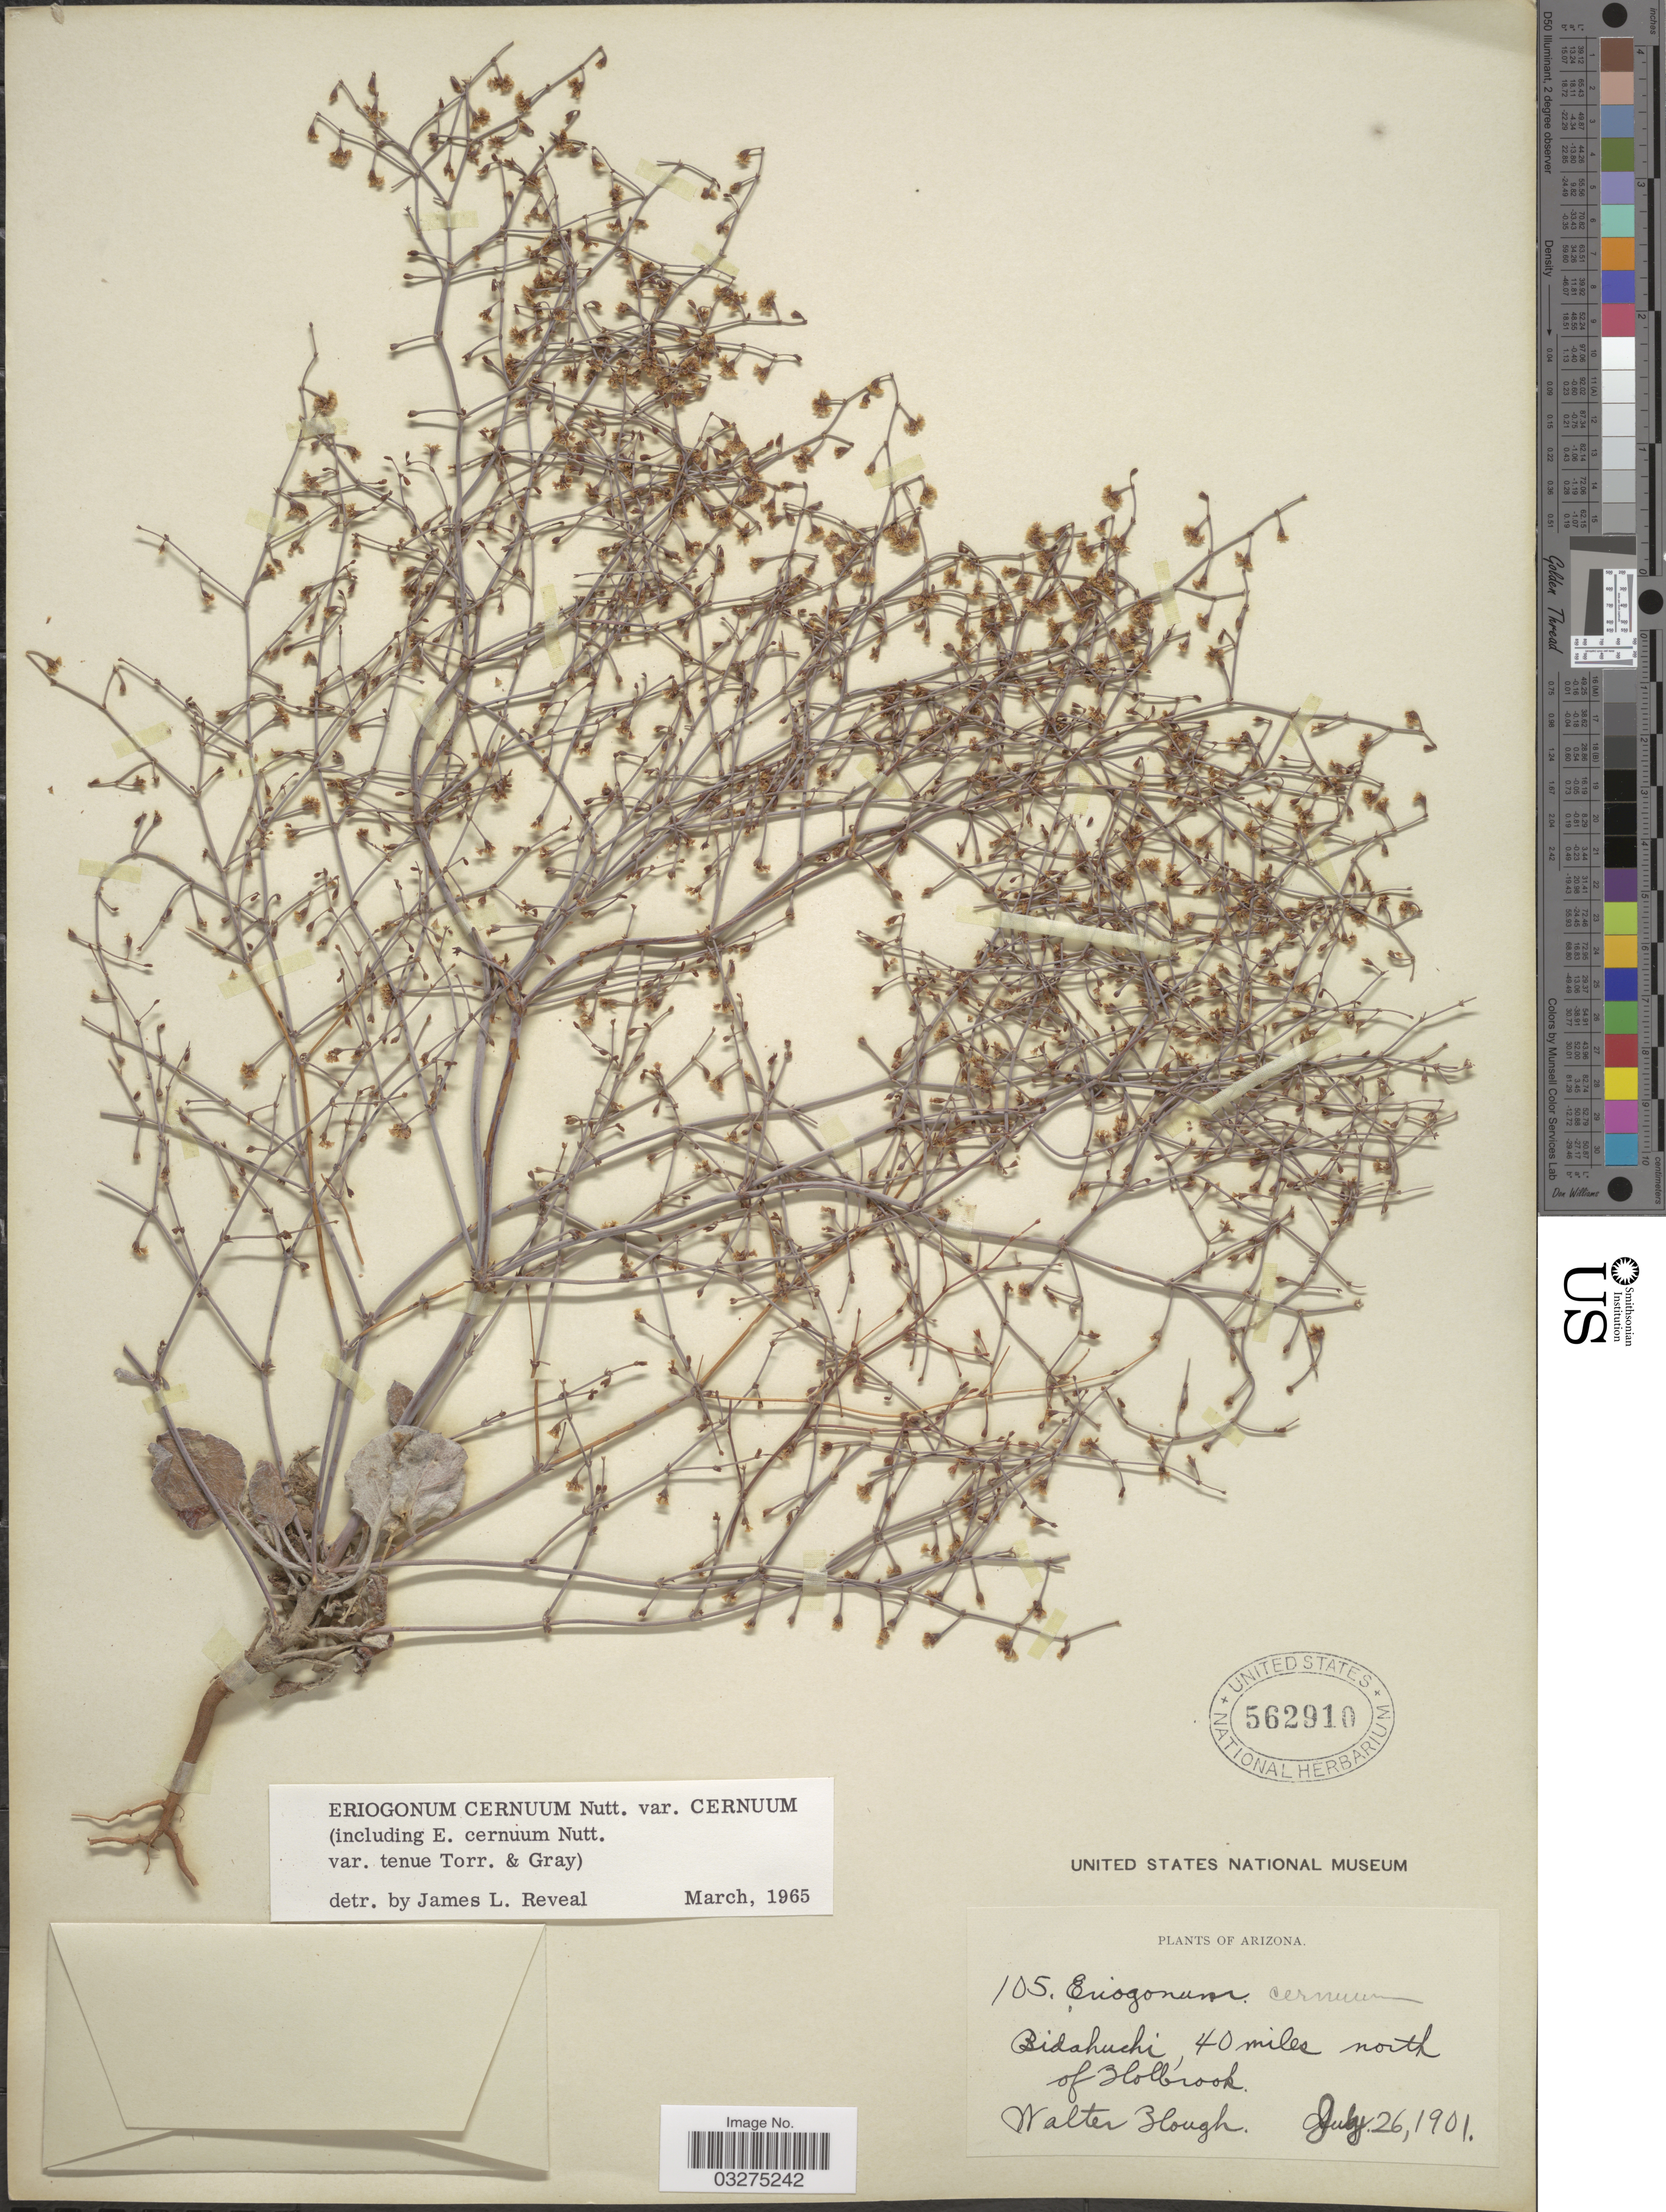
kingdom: Plantae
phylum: Tracheophyta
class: Magnoliopsida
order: Caryophyllales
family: Polygonaceae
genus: Eriogonum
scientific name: Eriogonum cernuum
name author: Nutt.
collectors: W. Hough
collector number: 105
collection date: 1901-07-26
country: United States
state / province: Arizona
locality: Bidahochi, 40 miles north of Holbrook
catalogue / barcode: US 562910